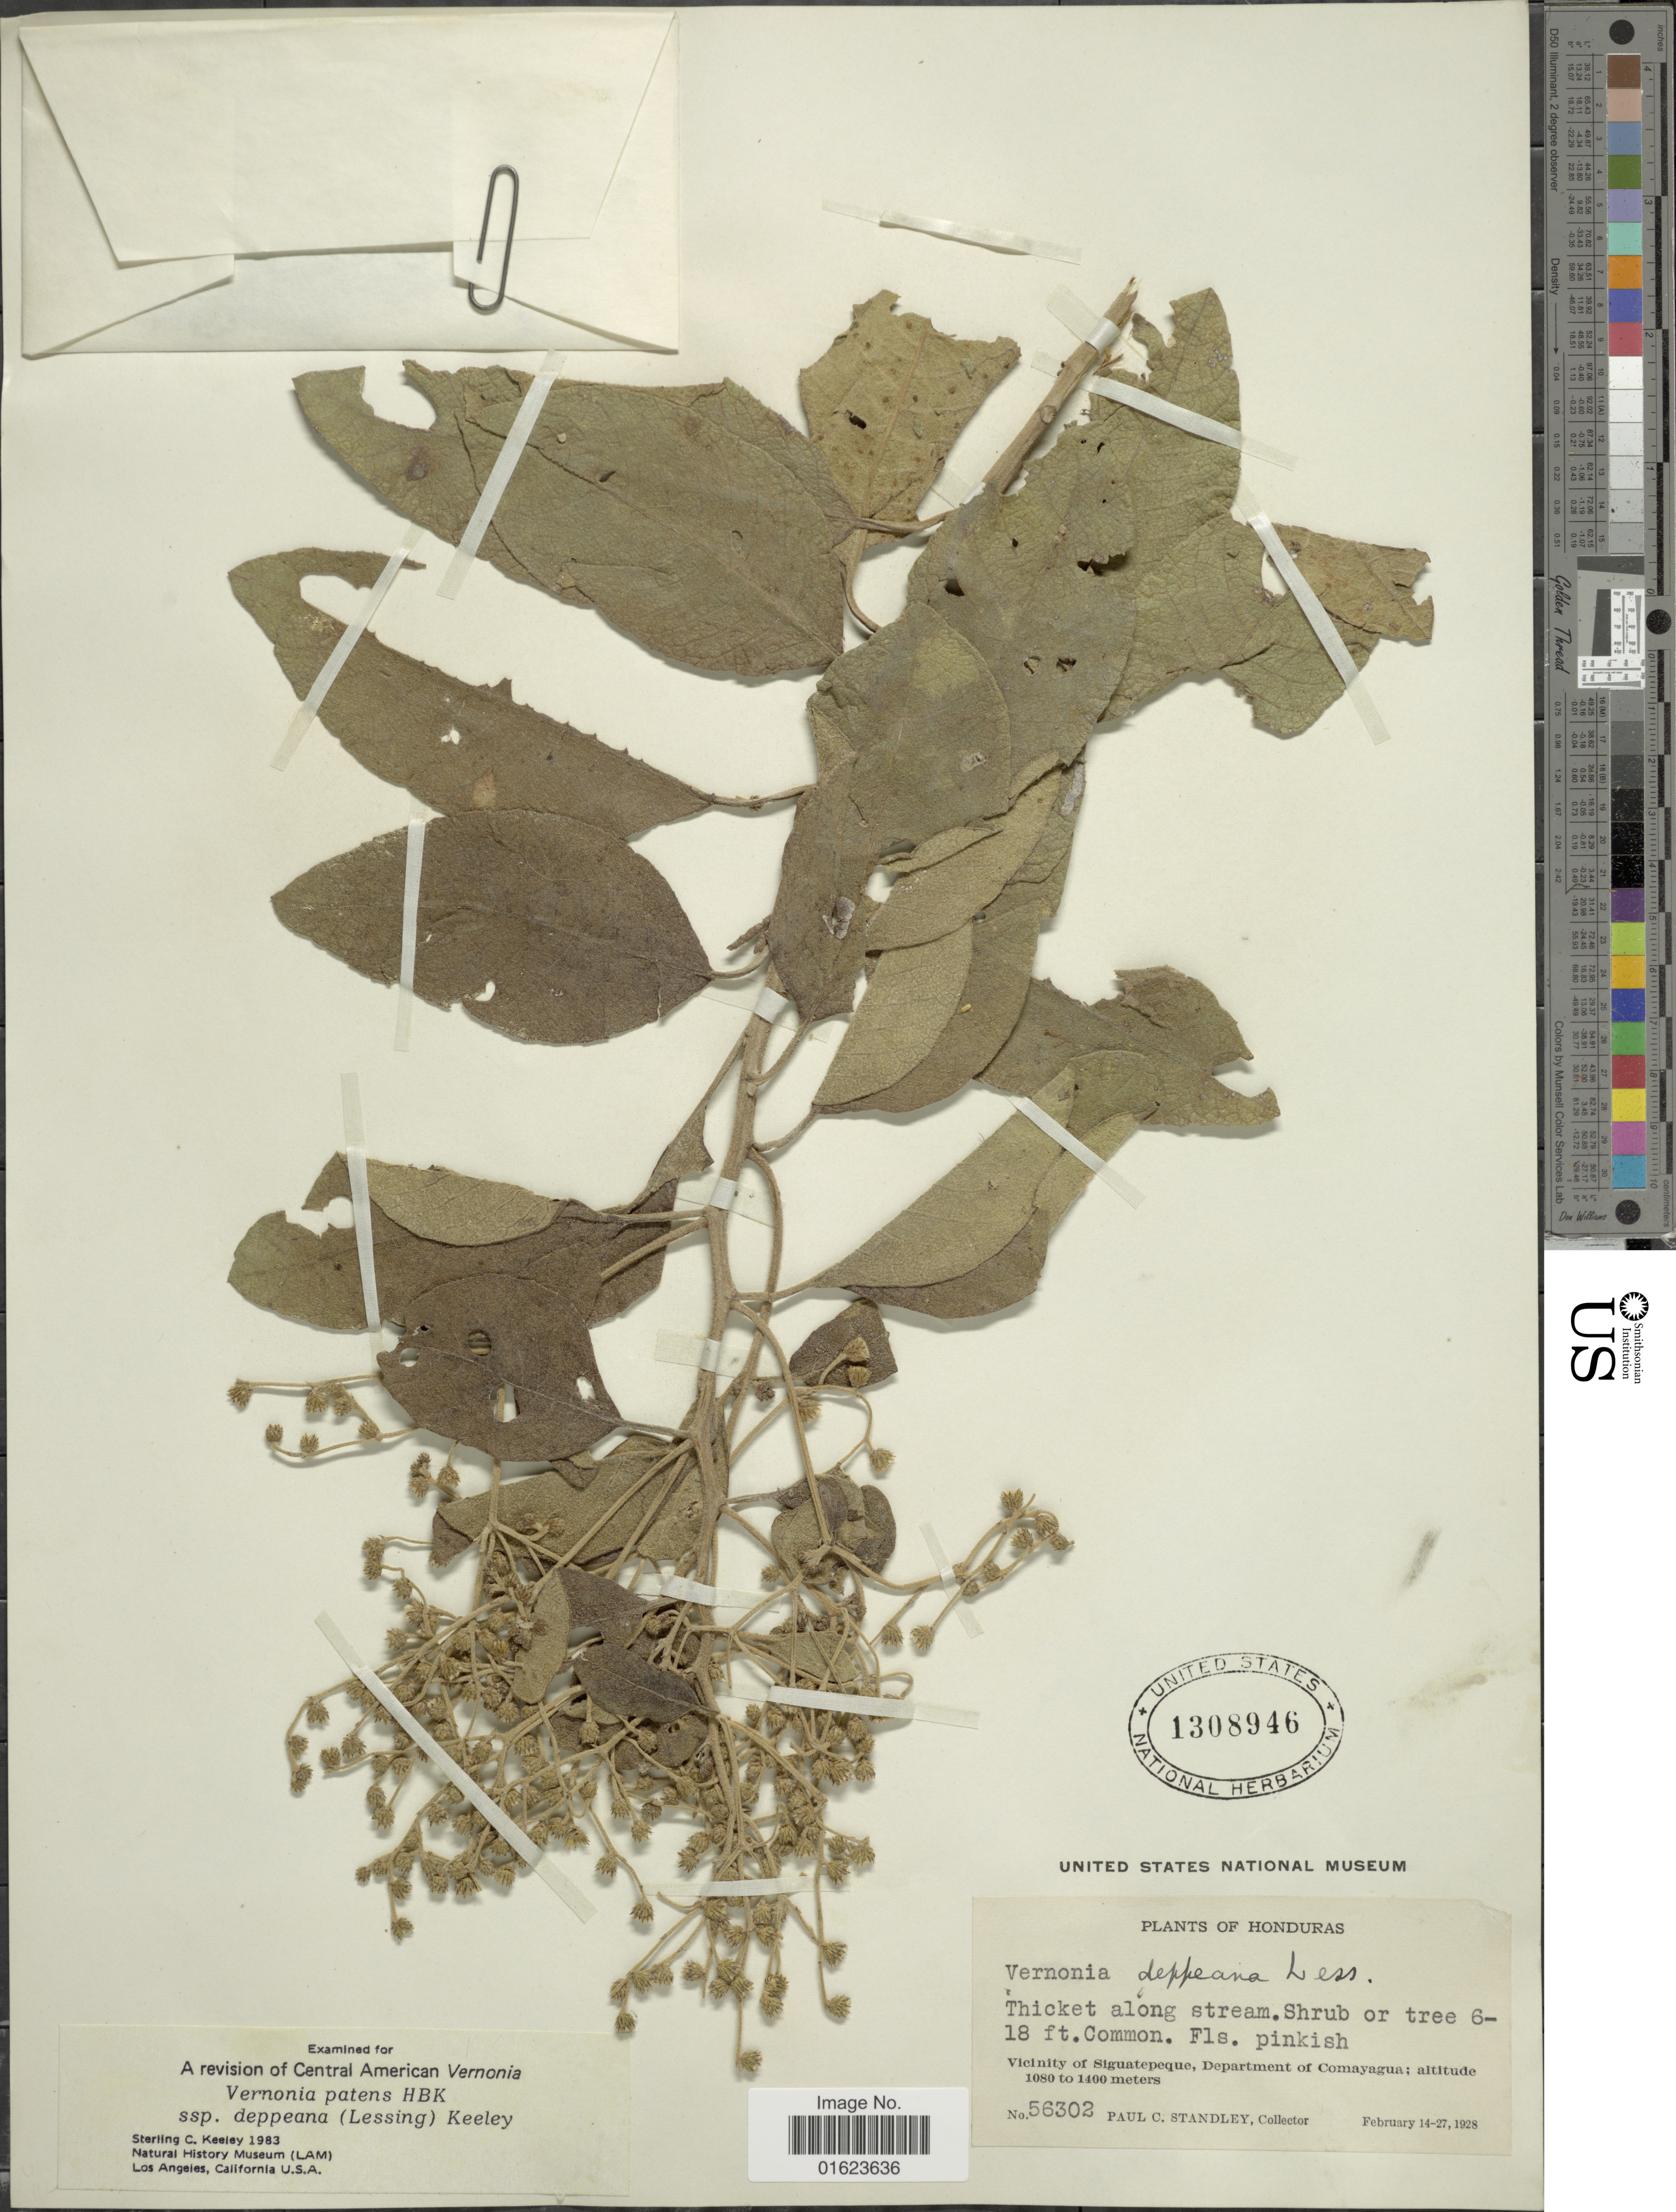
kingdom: Plantae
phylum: Tracheophyta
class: Magnoliopsida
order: Asterales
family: Asteraceae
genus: Vernonanthura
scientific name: Vernonanthura deppeana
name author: (Less.) H. Rob.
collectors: P. C. Standley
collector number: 56302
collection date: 1928-02-14/1928-02-27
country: Honduras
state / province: Comayagua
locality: Honduras. Vicinity of Siguatepeque, Department of Comayagua.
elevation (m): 1080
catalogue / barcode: US 1308946